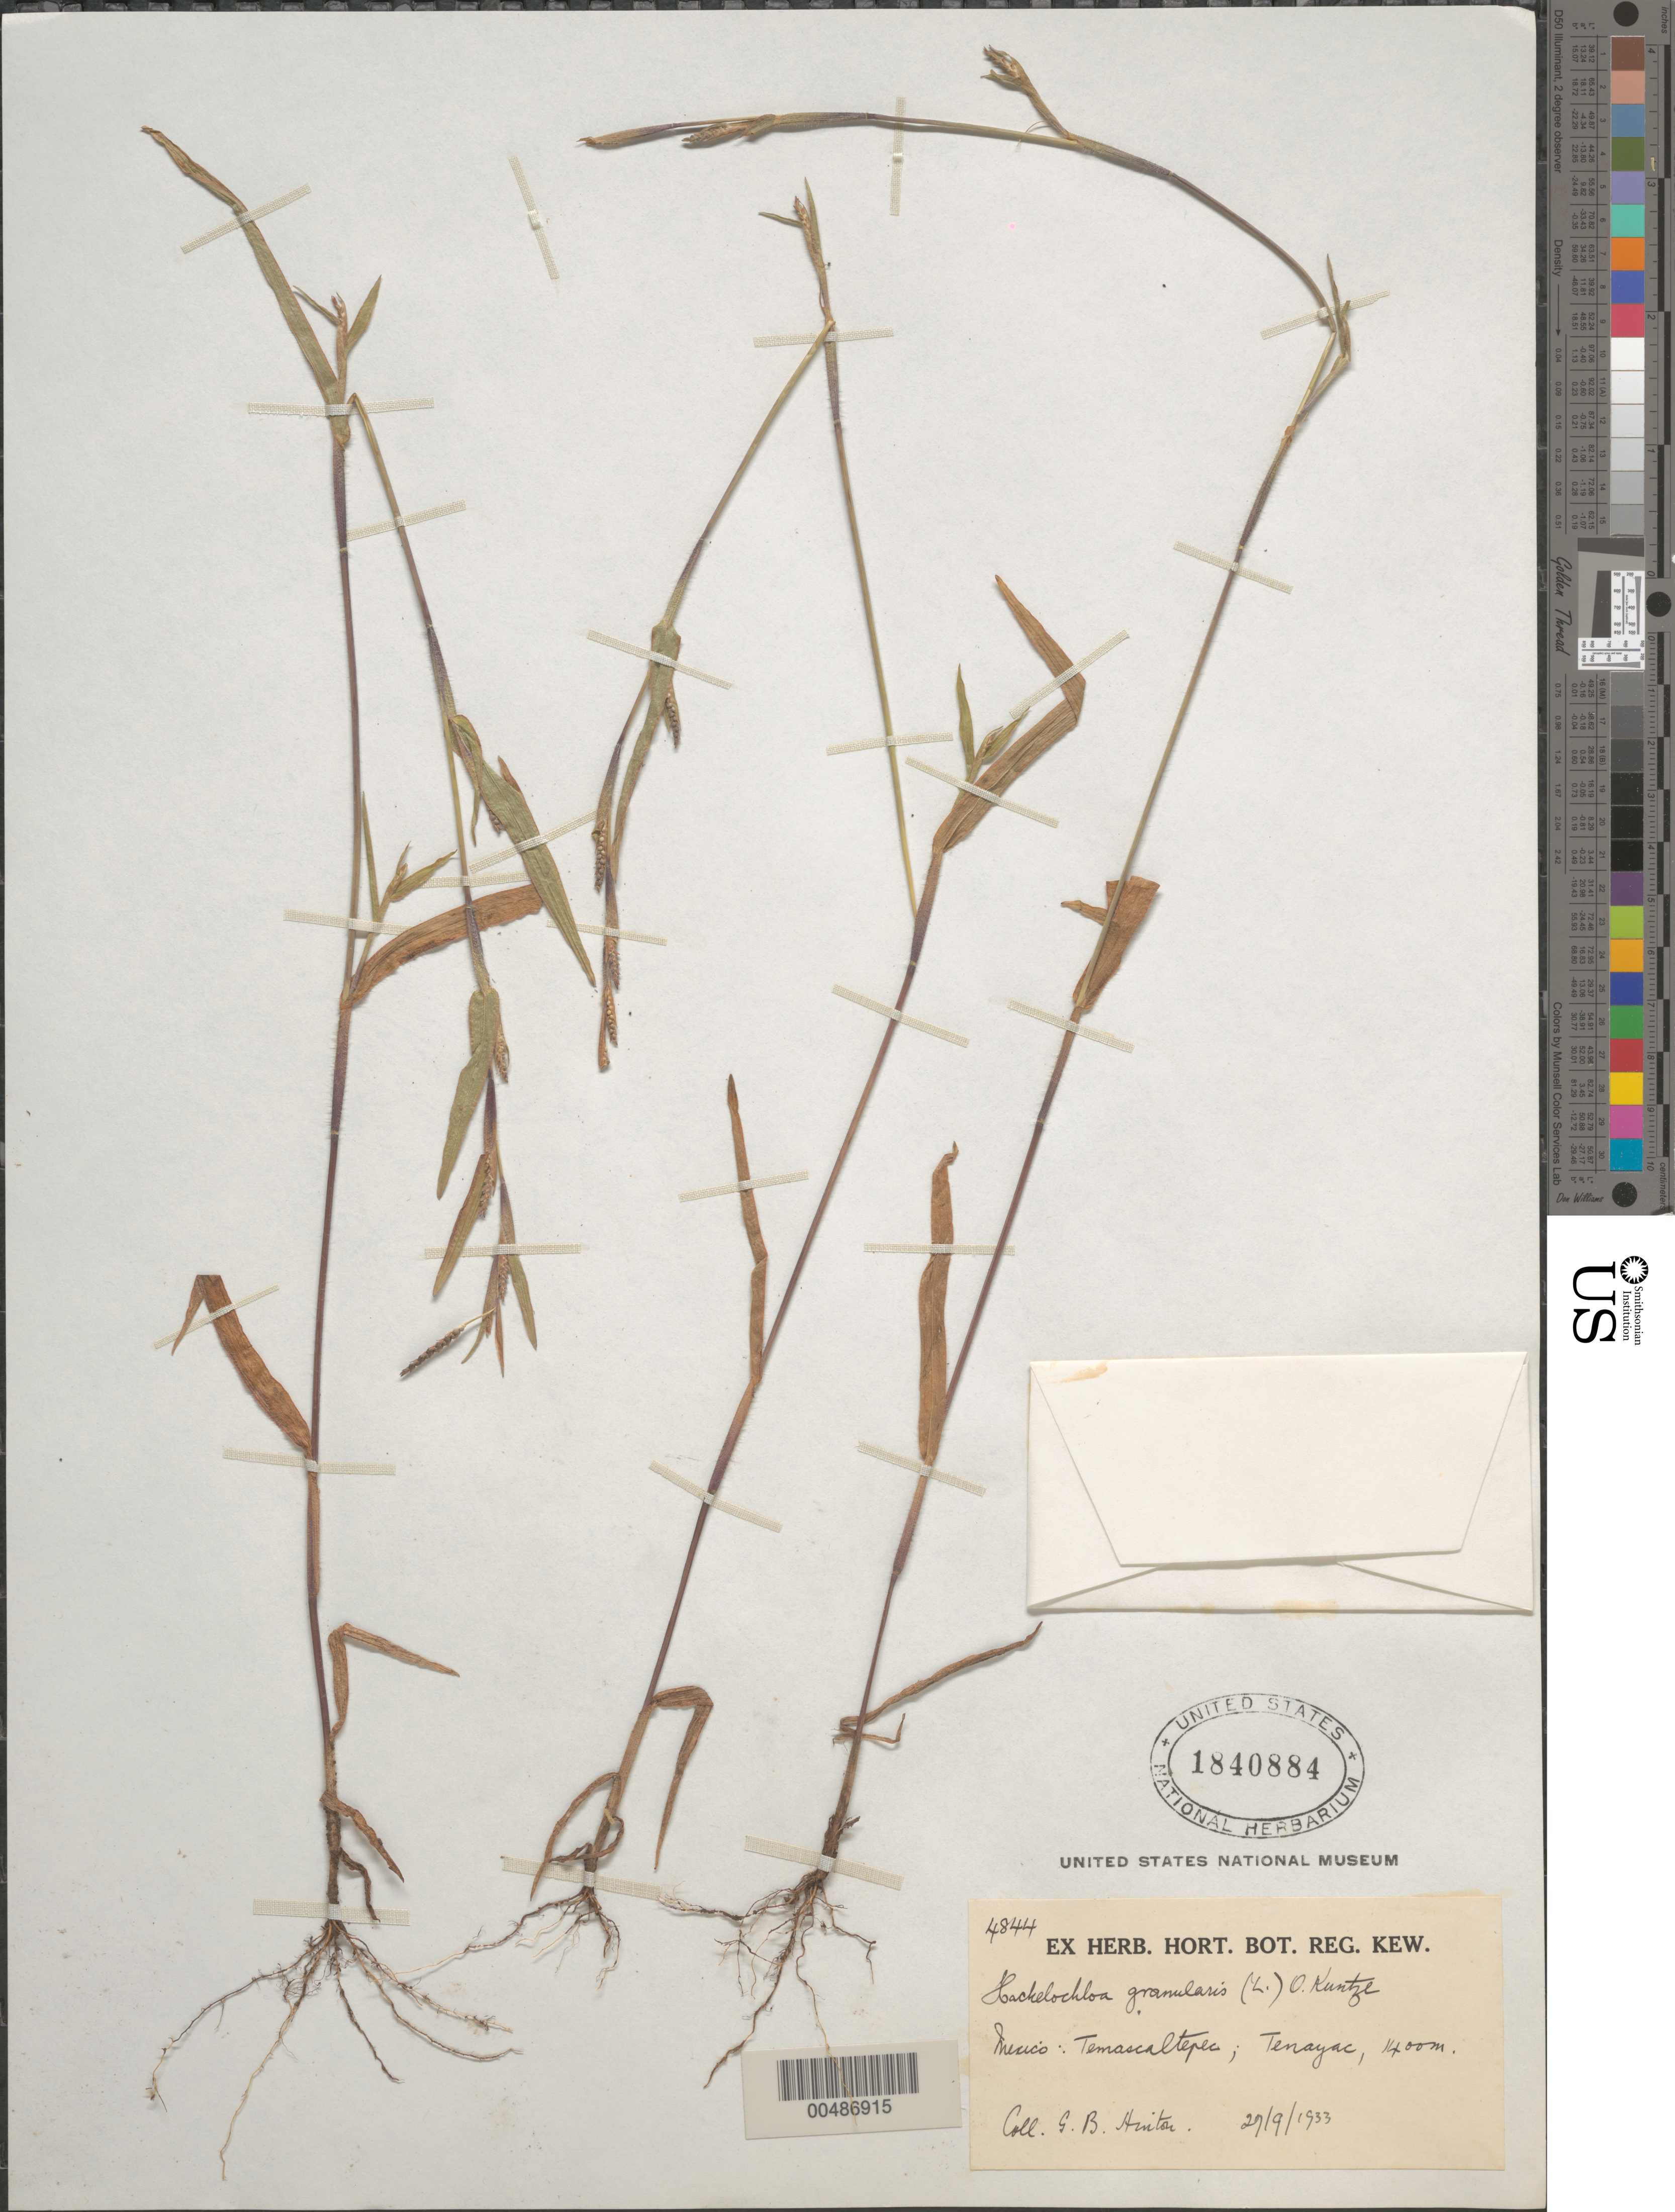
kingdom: Plantae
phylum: Tracheophyta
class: Liliopsida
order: Poales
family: Poaceae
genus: Hackelochloa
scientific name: Hackelochloa granularis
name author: (L.) Kuntze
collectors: G. B. Hinton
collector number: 4844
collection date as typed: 27 Sep 1933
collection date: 1933-09-27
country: Mexico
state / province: México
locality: Temascaltepec, Tenayac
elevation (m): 1400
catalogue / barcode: US 1840884